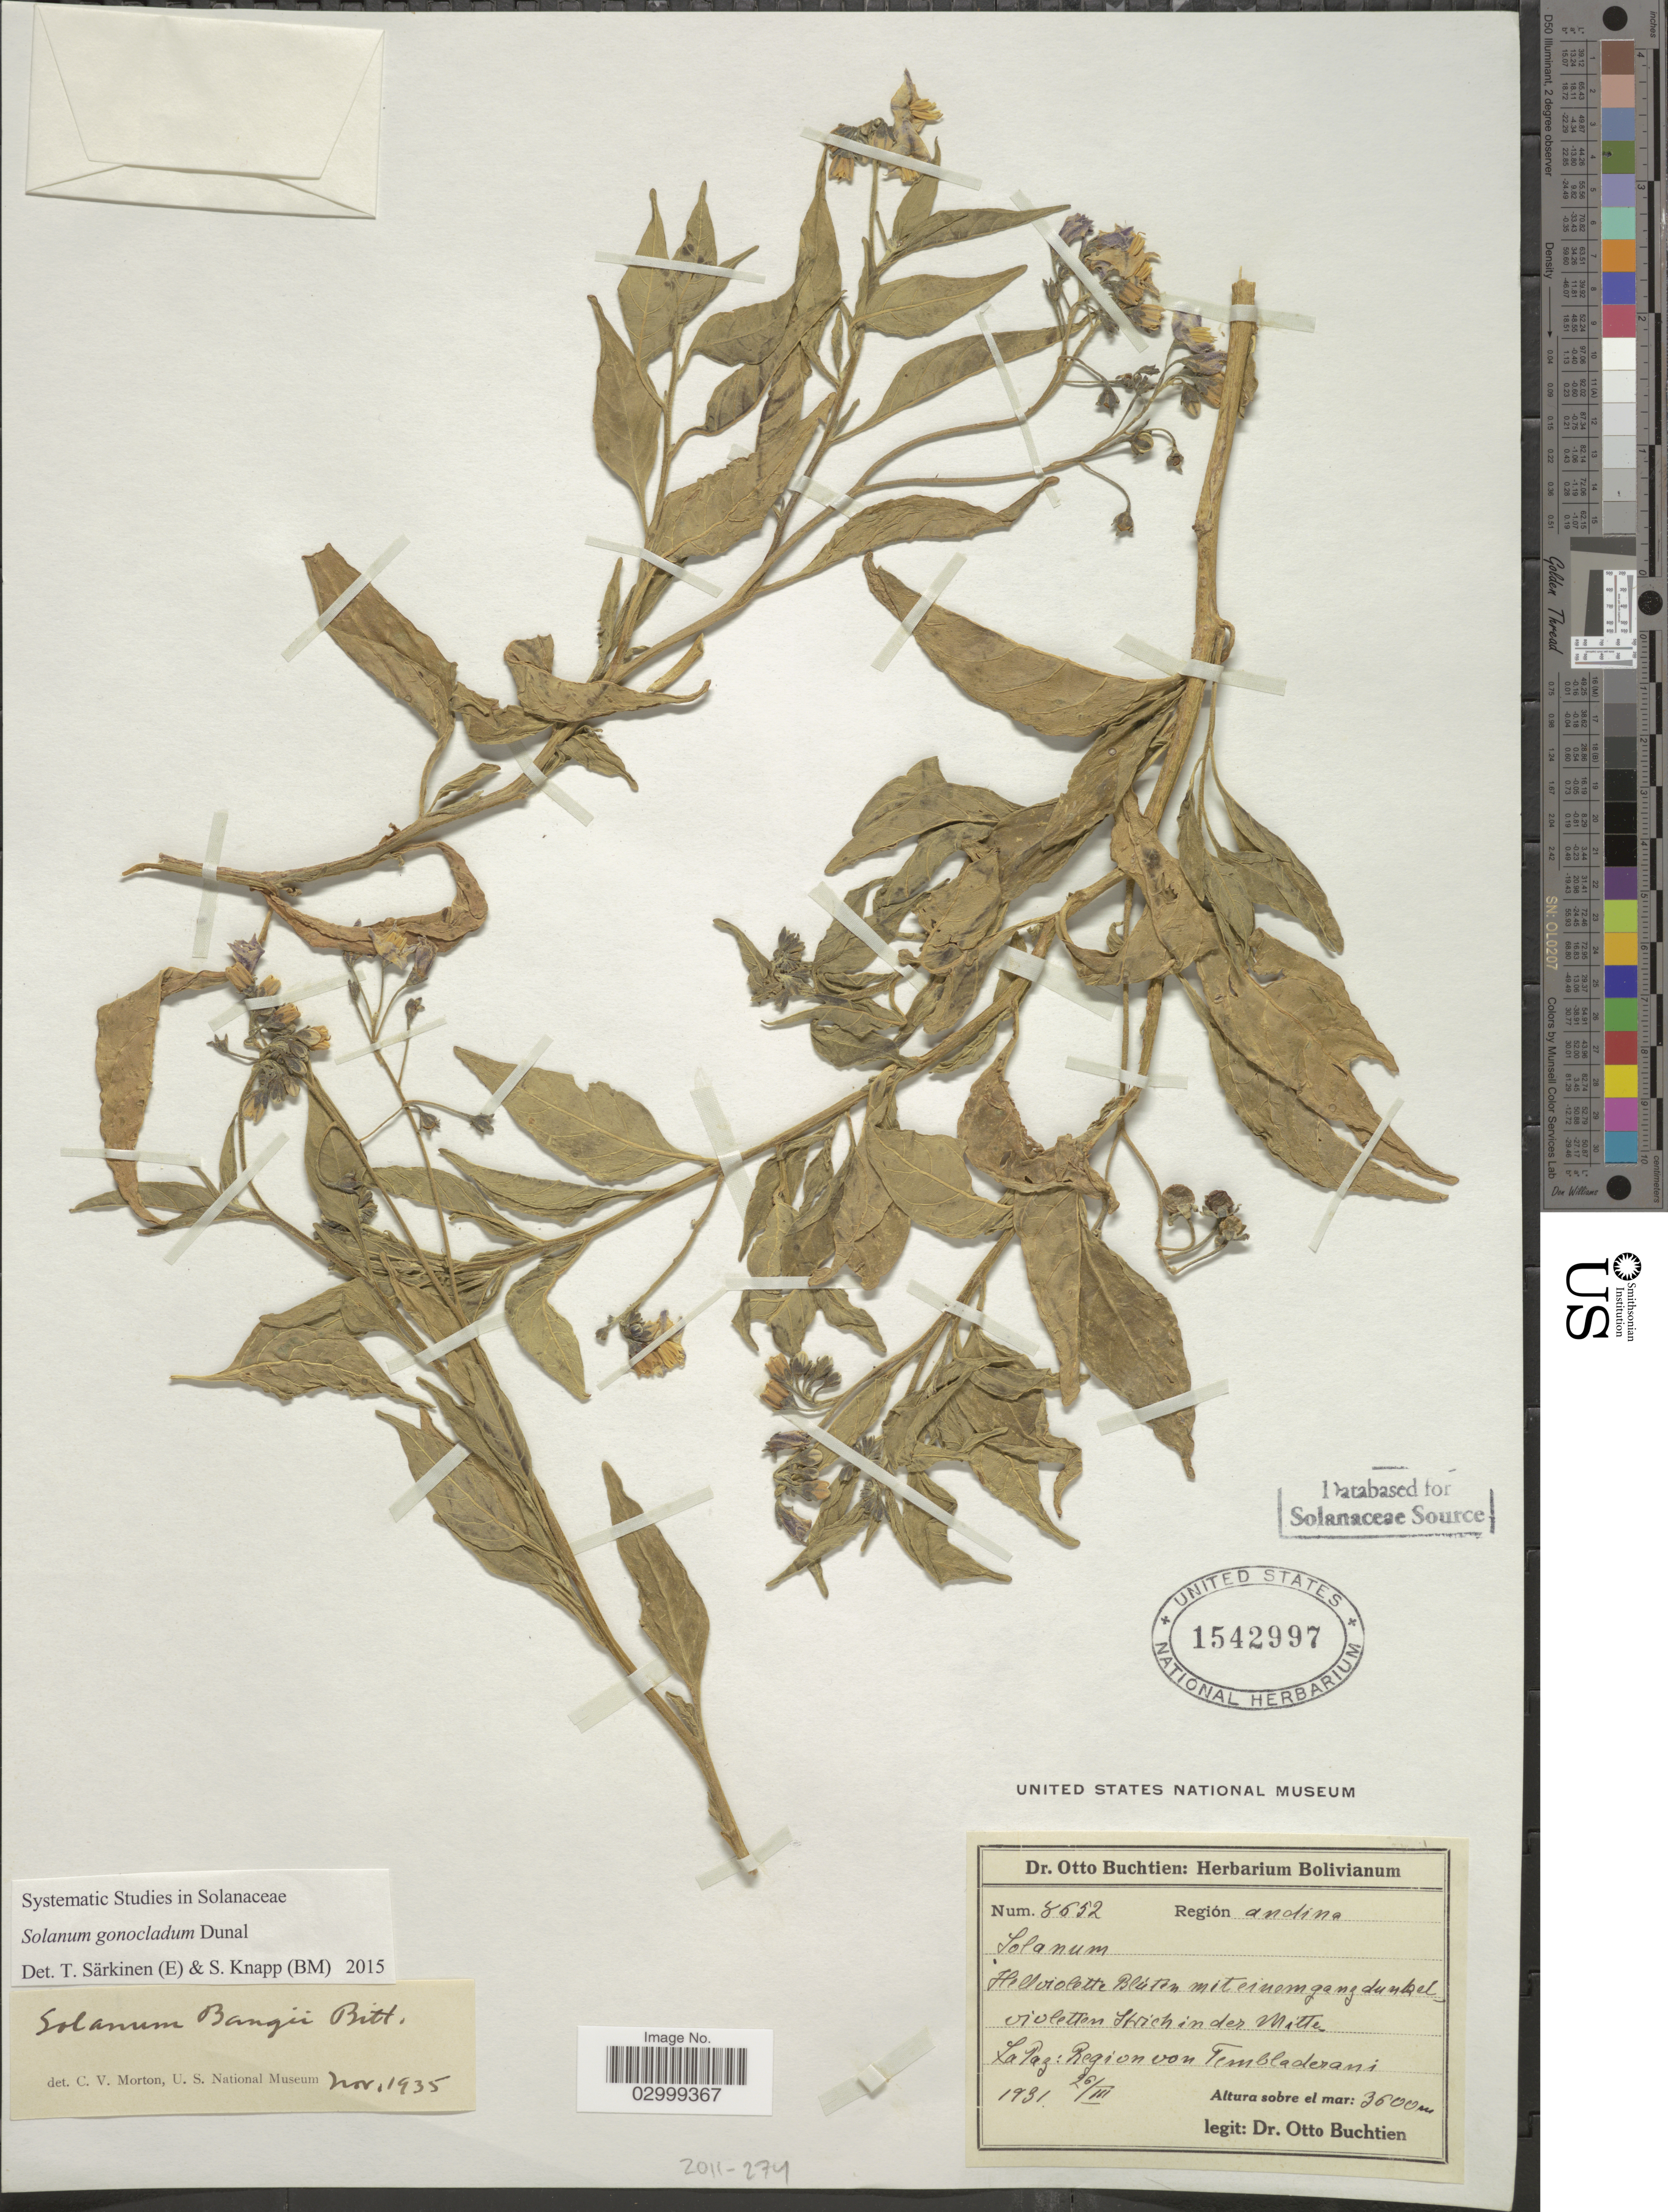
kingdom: Plantae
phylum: Tracheophyta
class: Magnoliopsida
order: Solanales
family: Solanaceae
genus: Solanum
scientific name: Solanum gonocladum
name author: Dunal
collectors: O. Buchtien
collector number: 8652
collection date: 1931-03-26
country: Bolivia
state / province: La Paz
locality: Region on Tembladerani, Región andina.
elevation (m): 3600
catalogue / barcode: US 1542997